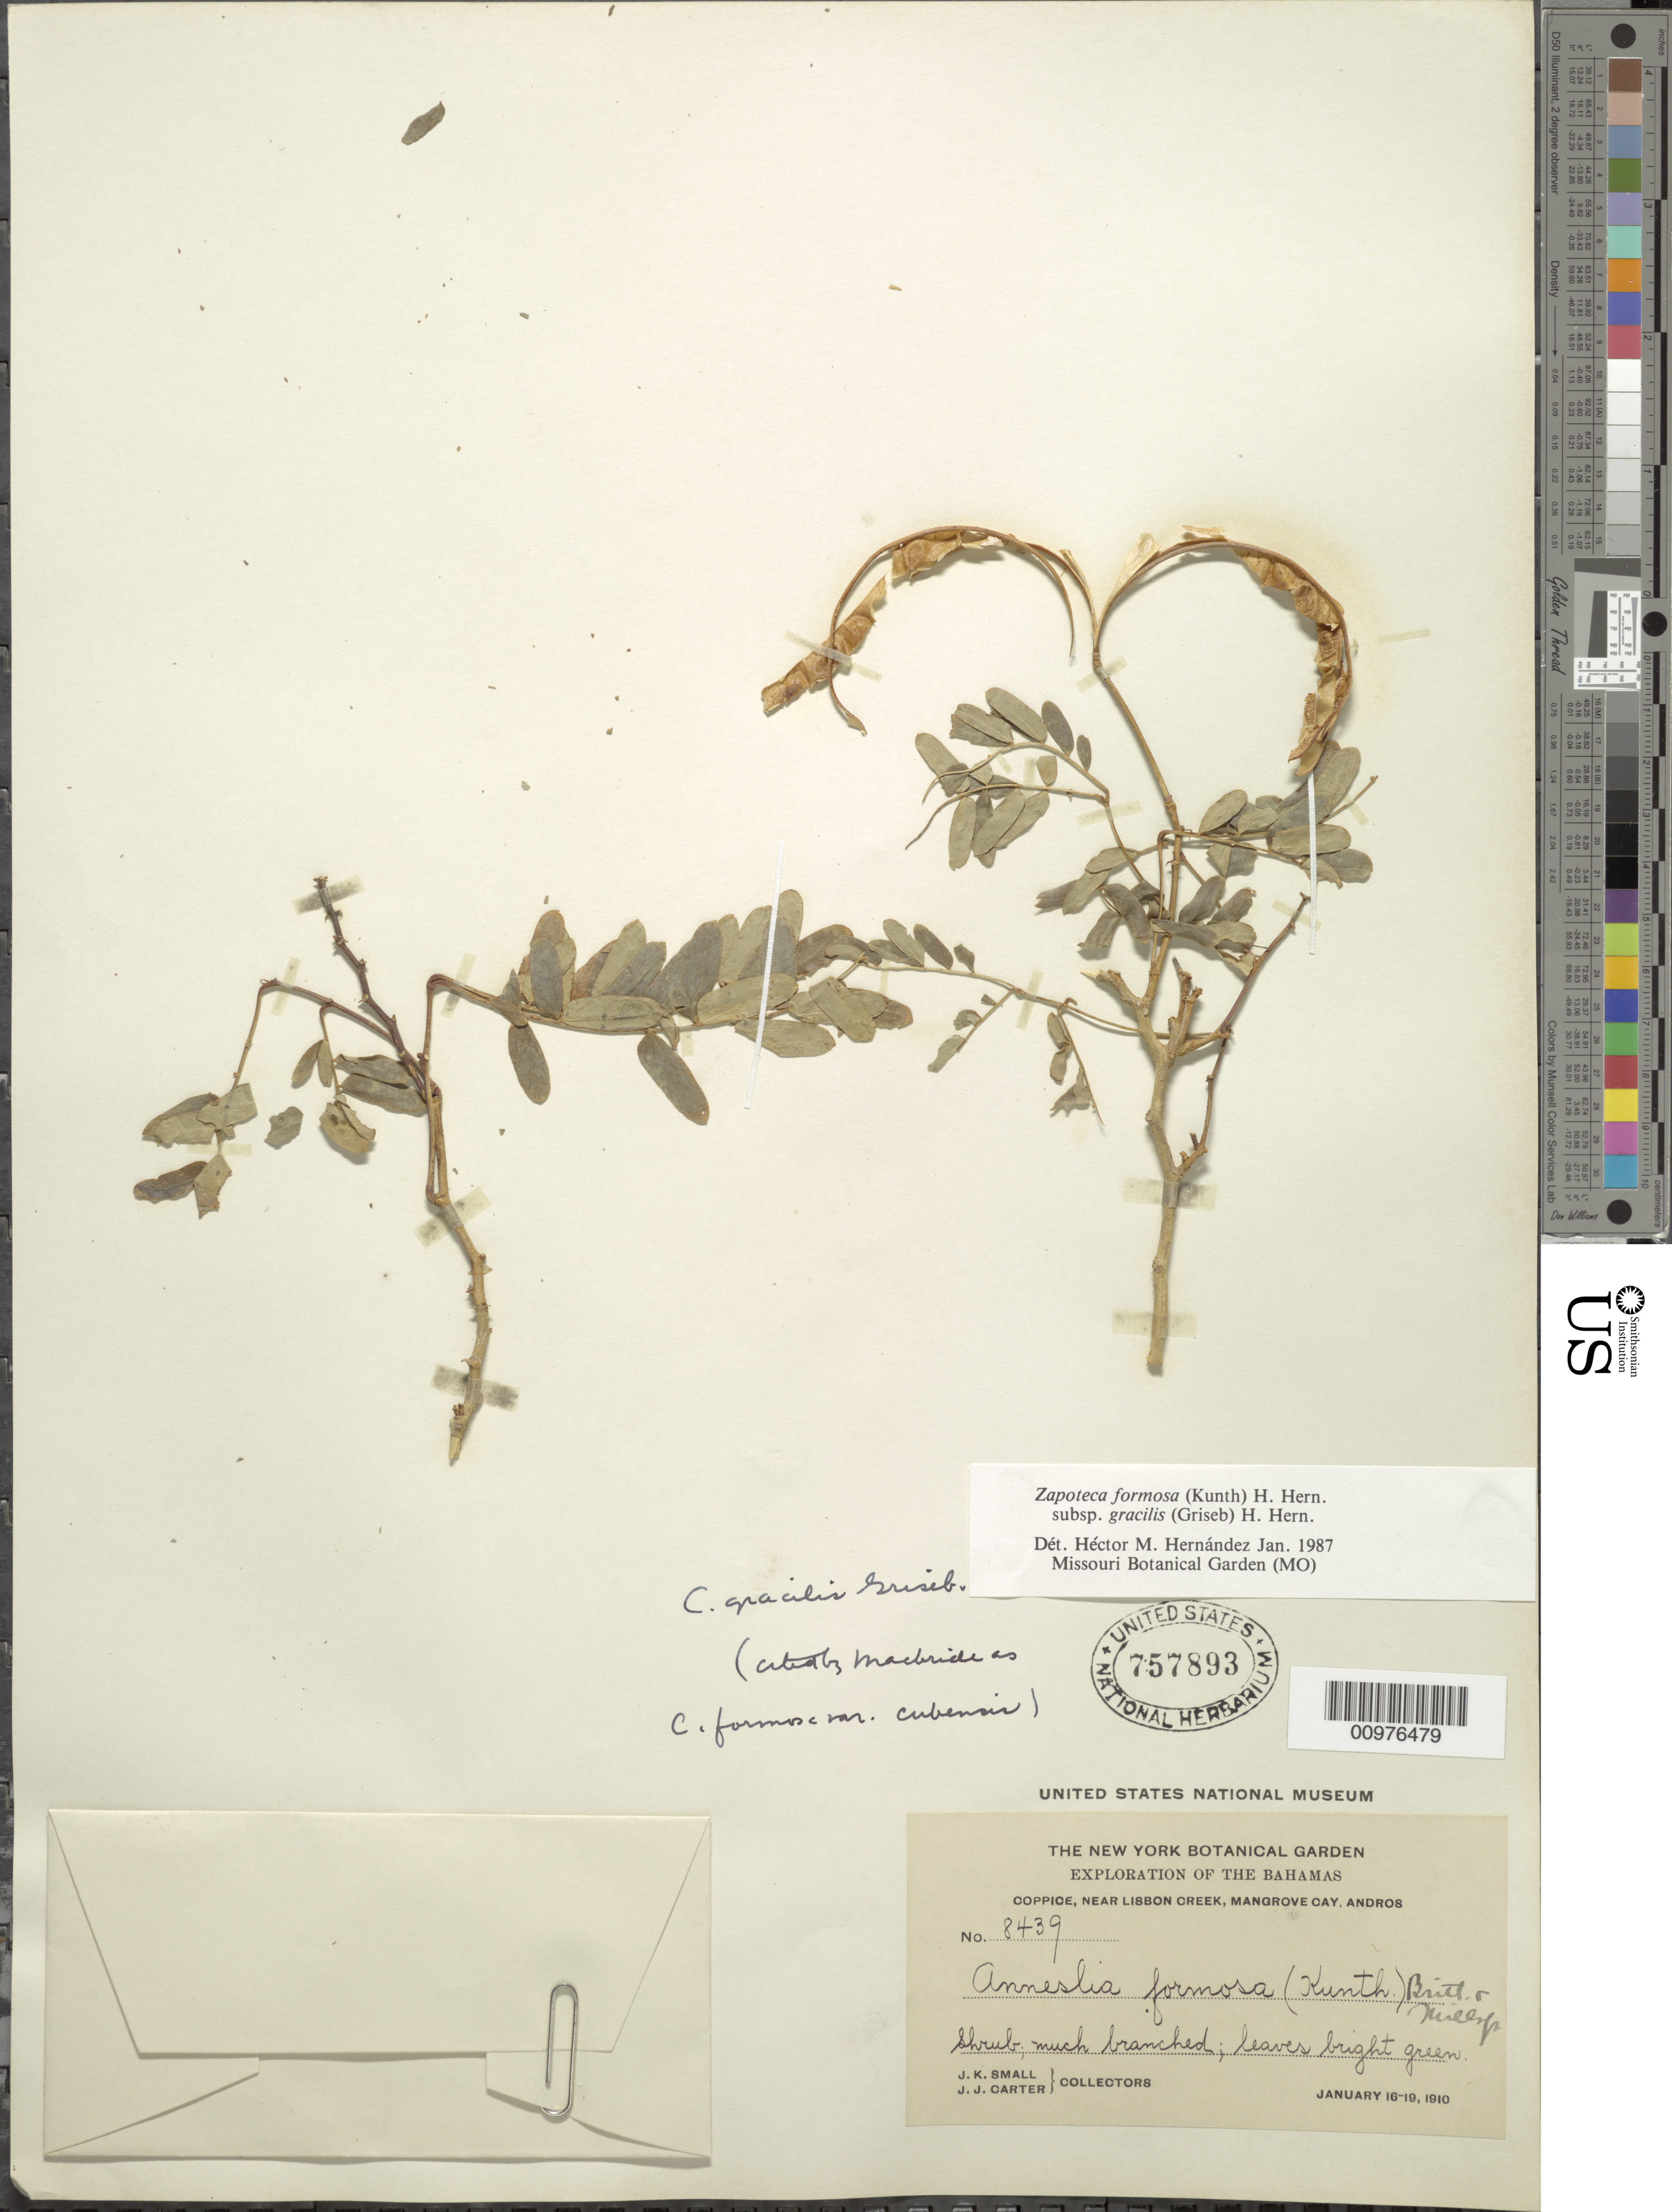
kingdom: Plantae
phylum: Tracheophyta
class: Magnoliopsida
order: Fabales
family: Fabaceae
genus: Zapoteca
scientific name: Zapoteca formosa subsp. gracilis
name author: (Griseb.) H.M. Hern.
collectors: J. K. Small & J. J. Carter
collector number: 8439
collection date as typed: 16 Jan 1910 to 19 Jan 1910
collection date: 1910-01-16/1910-01-19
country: Bahamas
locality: Coppice, Near Lisbon Creek, Mangrove Cay, Andros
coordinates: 0 N, 0 E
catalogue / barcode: US 757893